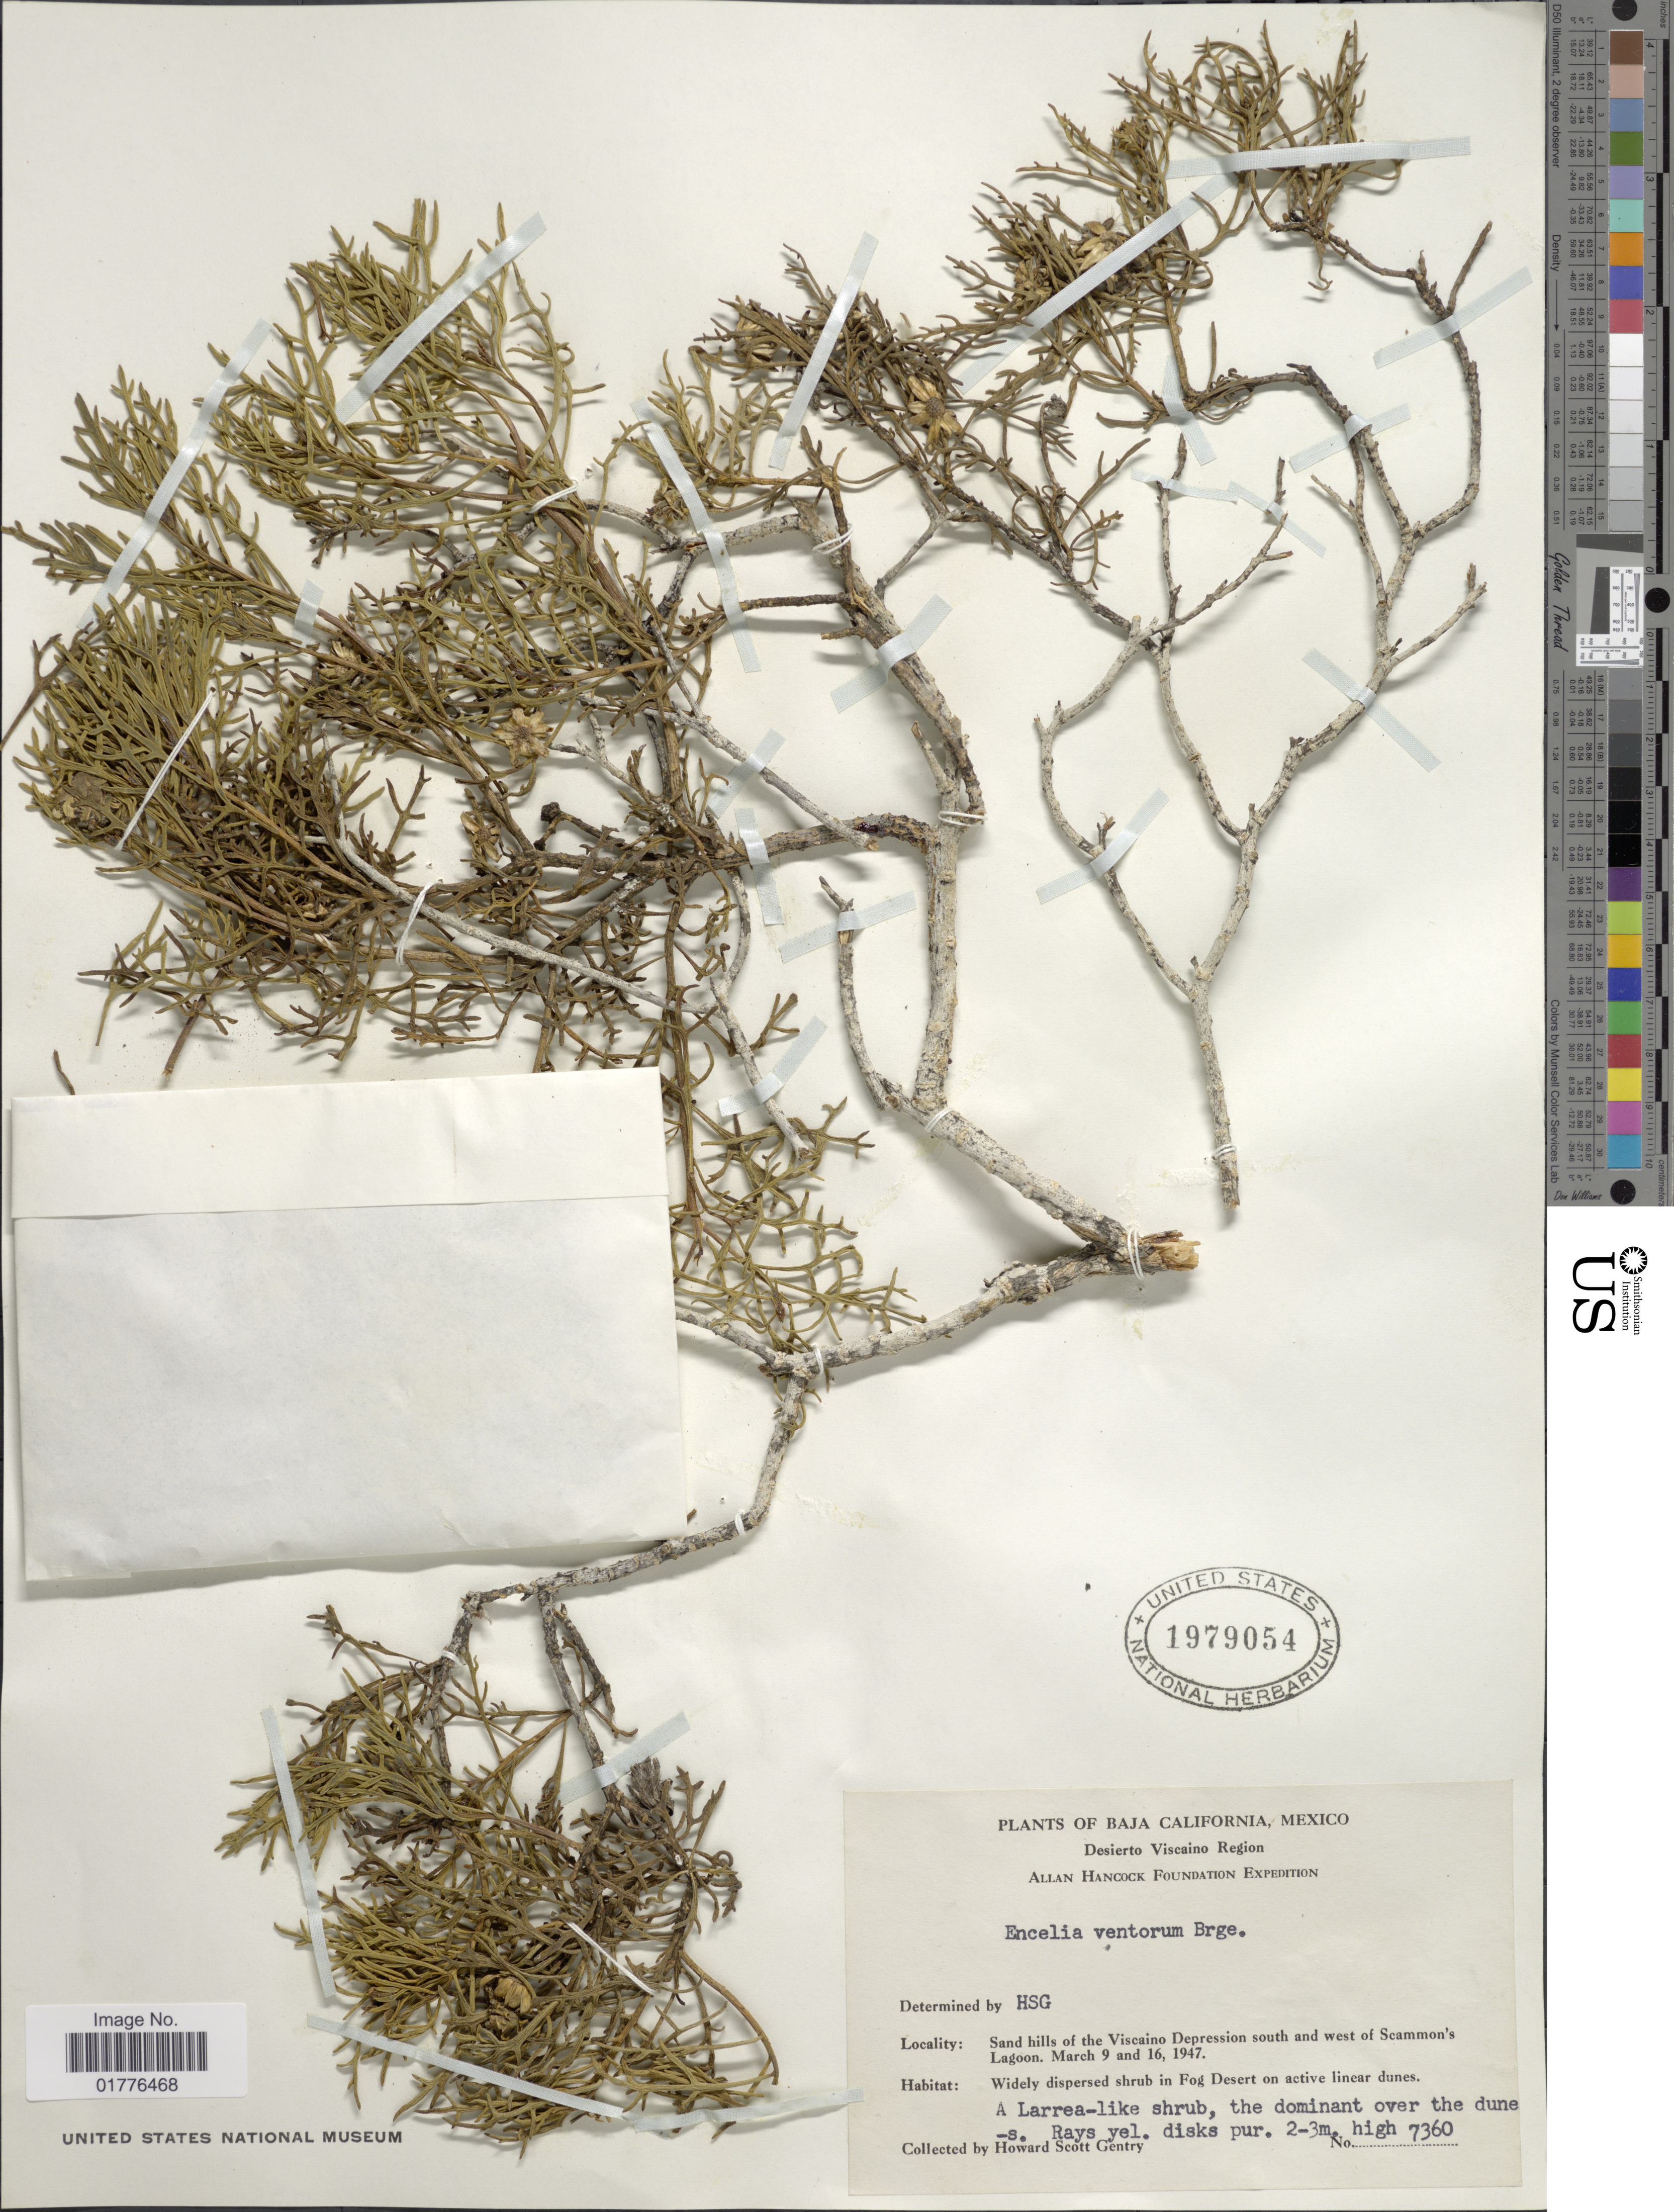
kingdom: Plantae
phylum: Tracheophyta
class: Magnoliopsida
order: Asterales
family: Asteraceae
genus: Encelia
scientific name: Encelia ventorum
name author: Brandegee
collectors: H. S. Gentry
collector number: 7360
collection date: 1947-03-09/1947-03-16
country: Mexico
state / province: Baja California Sur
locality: Desierto Viscaino Region. Viscaino Depression south and west of Scammon's Lagoon. Fog Desert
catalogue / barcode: US 1979054